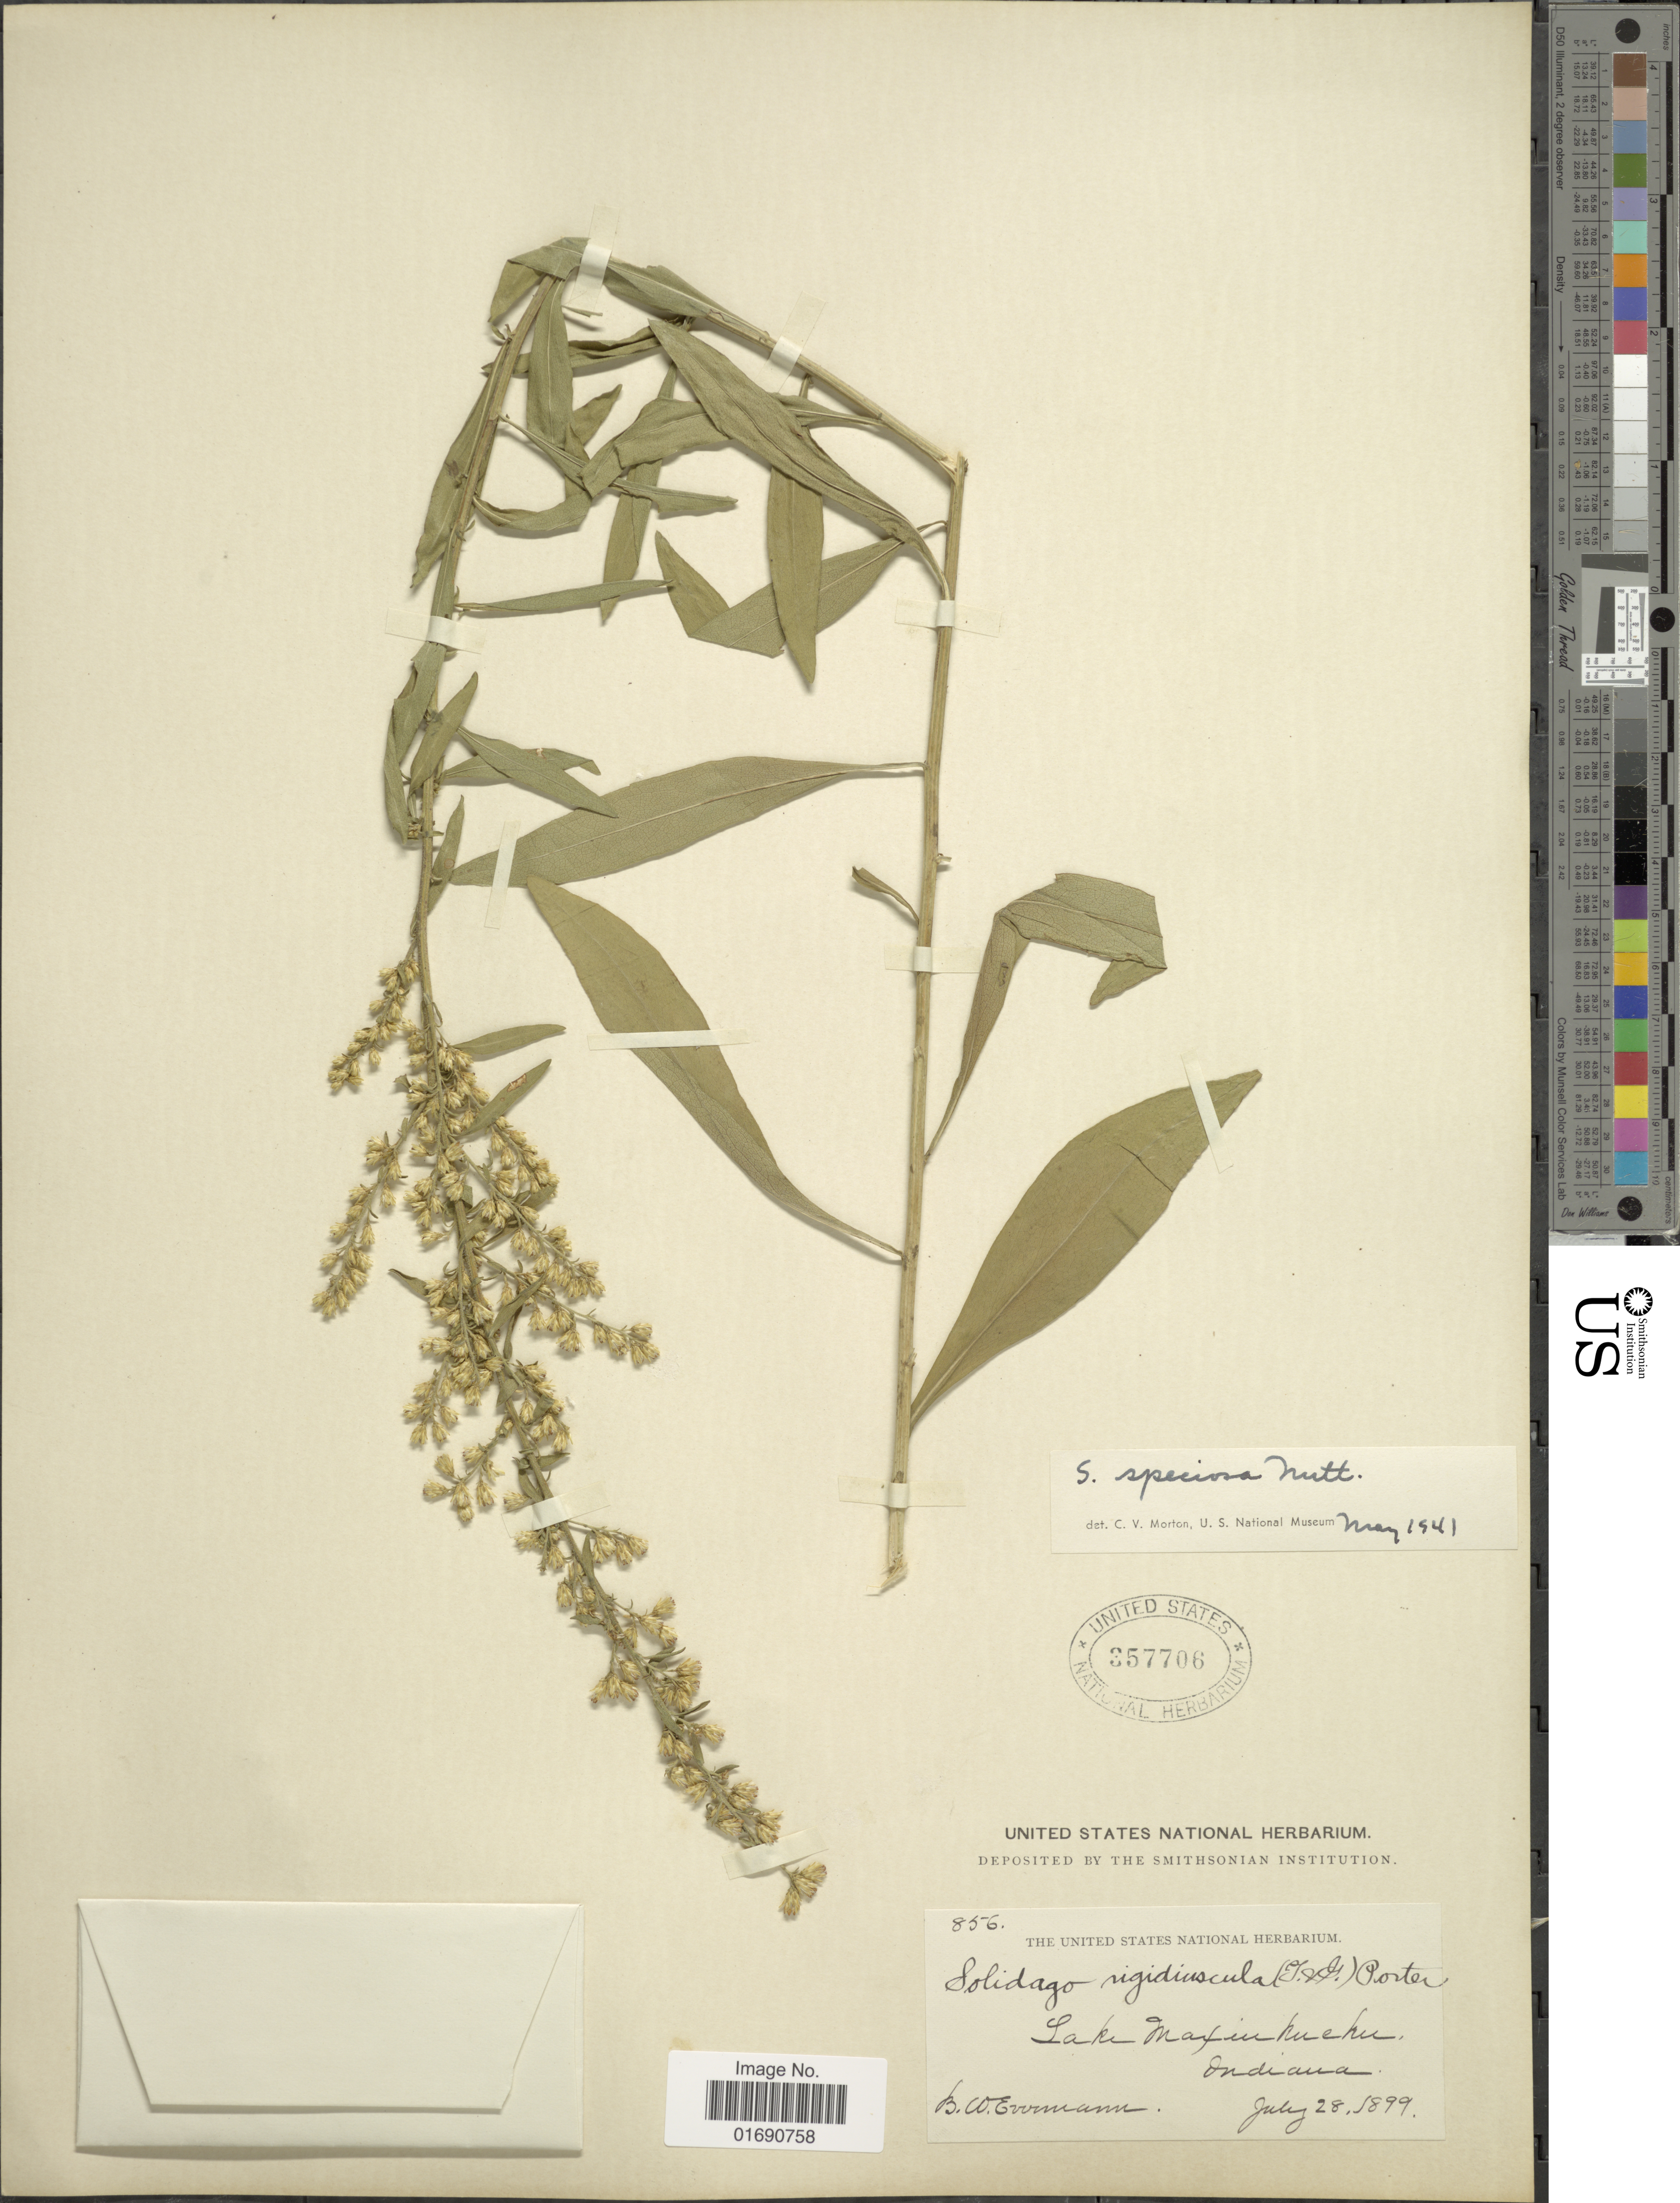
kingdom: Plantae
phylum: Tracheophyta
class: Magnoliopsida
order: Asterales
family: Asteraceae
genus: Solidago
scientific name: Solidago speciosa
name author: Nutt.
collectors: B. W. Evermann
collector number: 856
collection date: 1899-07-28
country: United States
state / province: Indiana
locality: Lake Maxinkuckee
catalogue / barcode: US 357706